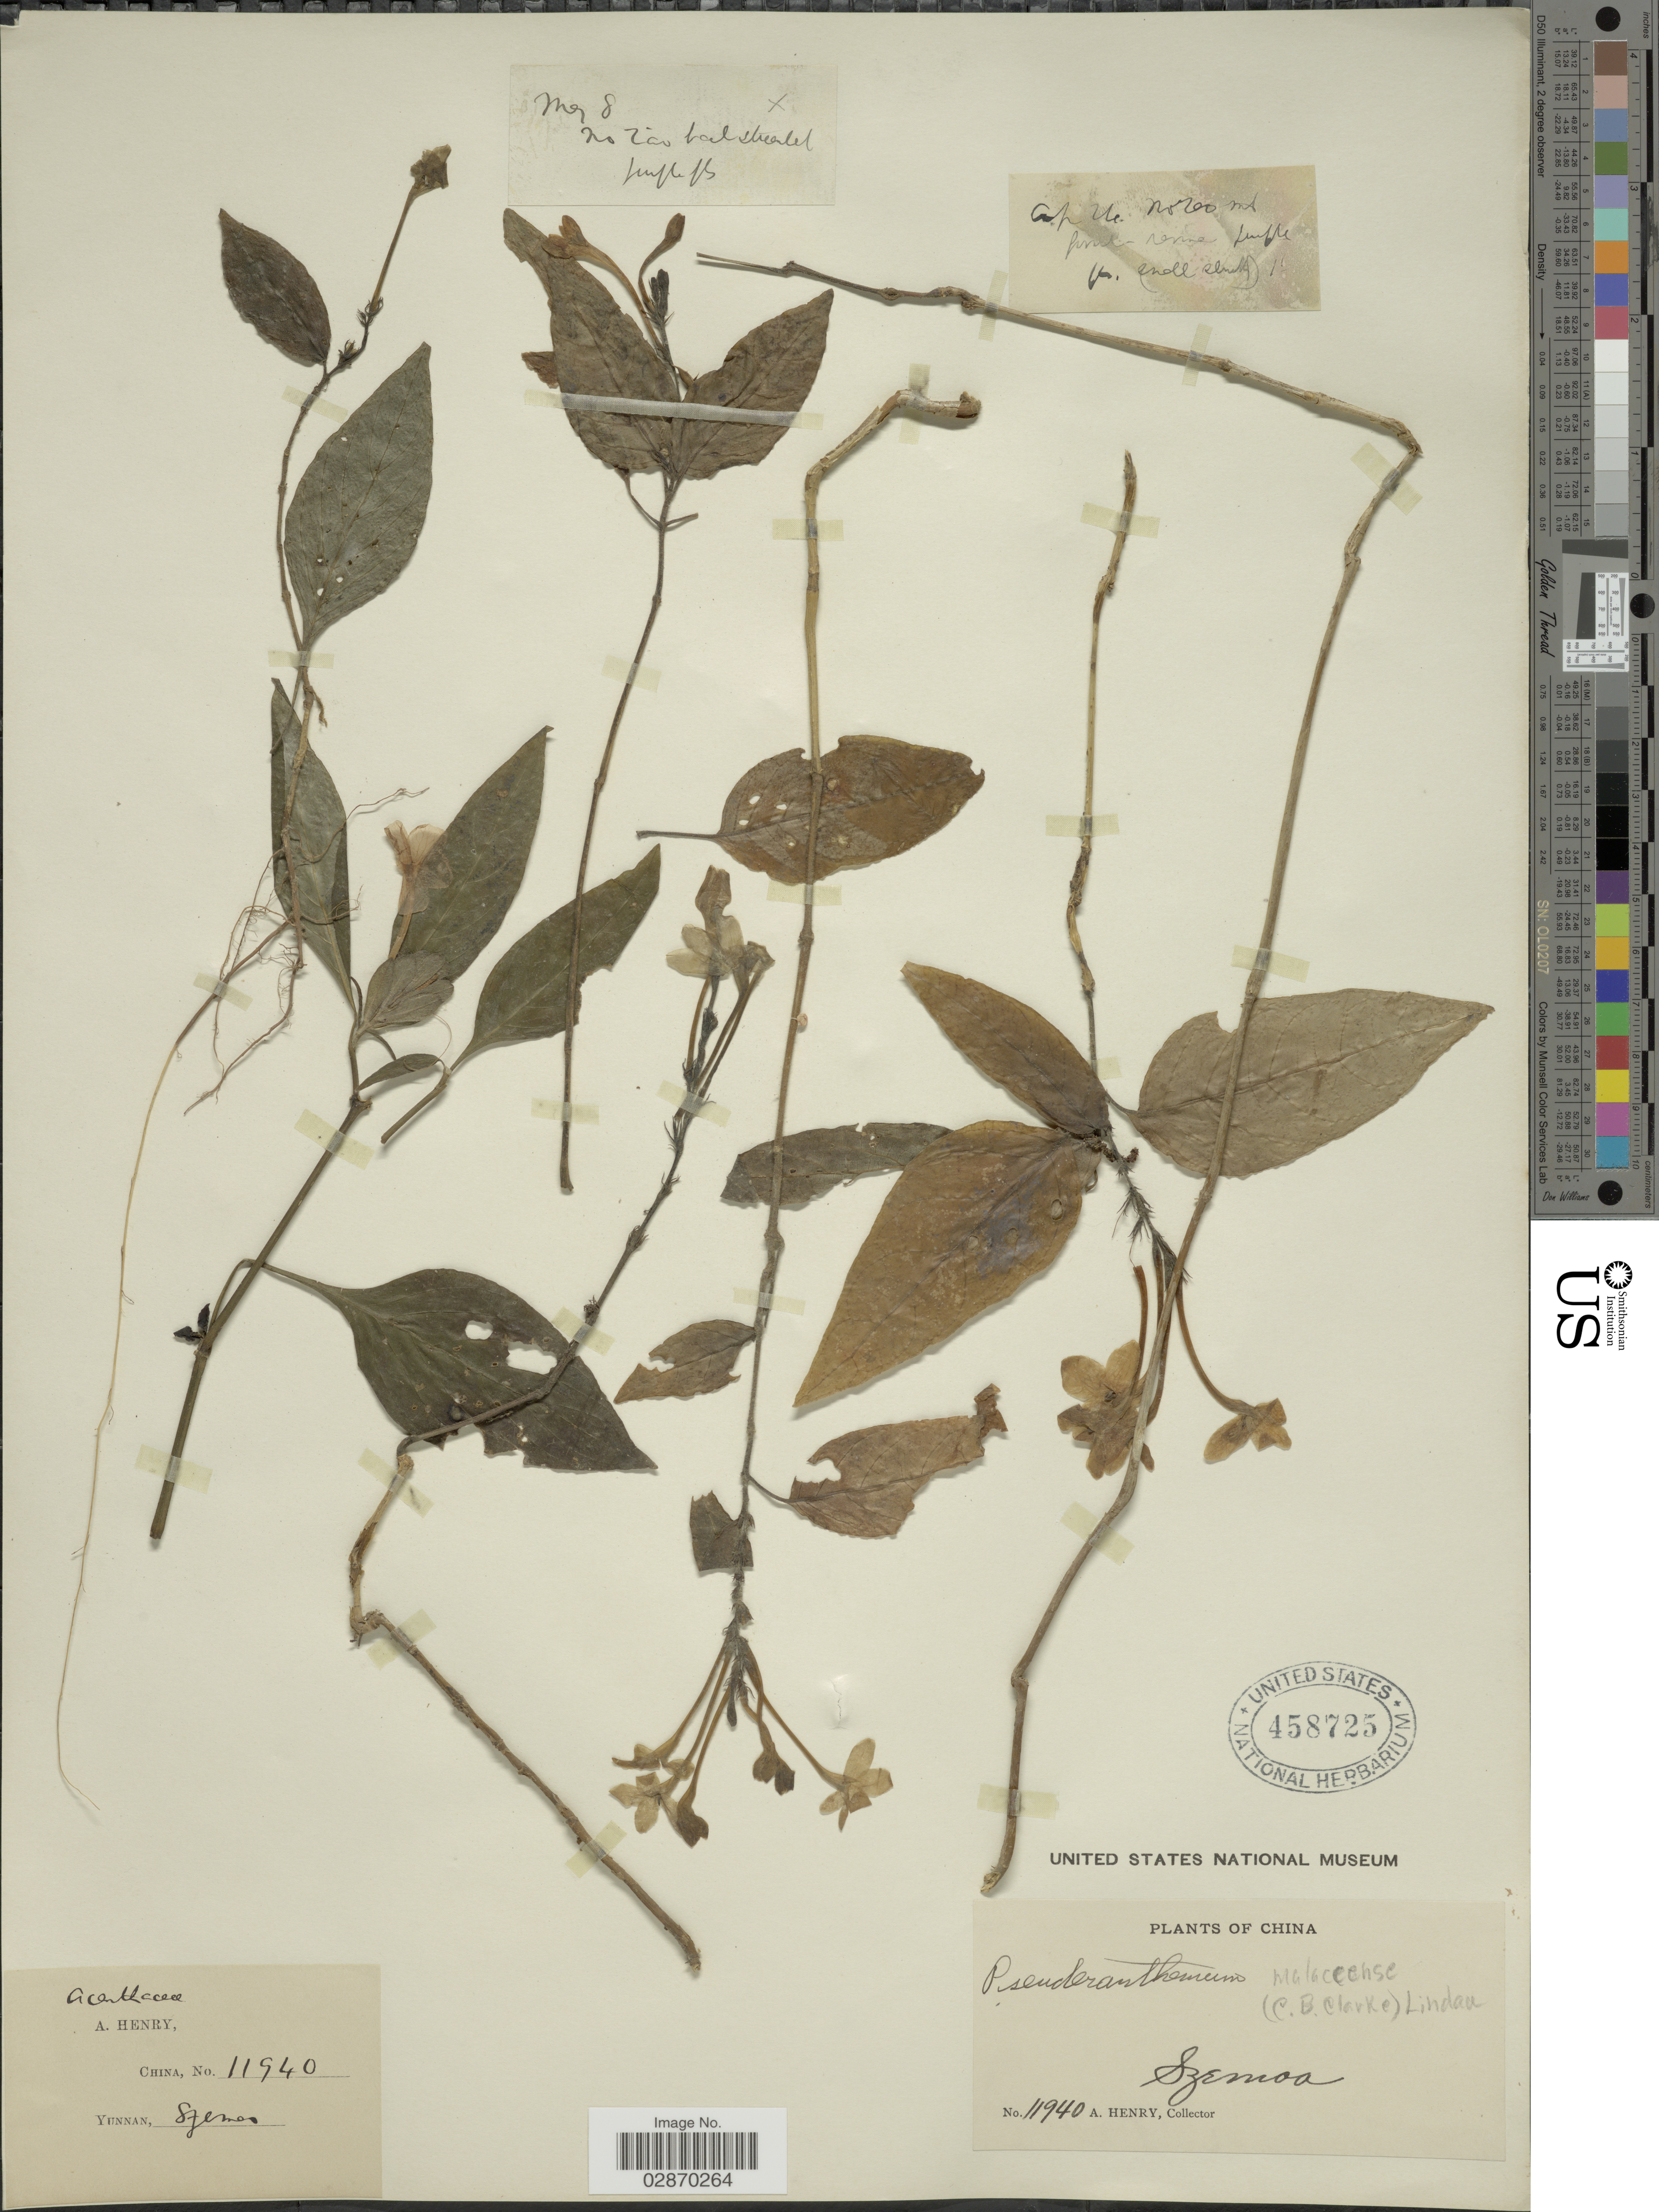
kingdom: Plantae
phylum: Tracheophyta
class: Magnoliopsida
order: Lamiales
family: Acanthaceae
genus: Pseuderanthemum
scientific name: Pseuderanthemum malaccense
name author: (C.B. Clarke) Lindau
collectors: A. Henry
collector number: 11940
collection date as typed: Transcribed d/m/y: /5/8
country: China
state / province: Yunnan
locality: Szemoa.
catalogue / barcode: US 458725